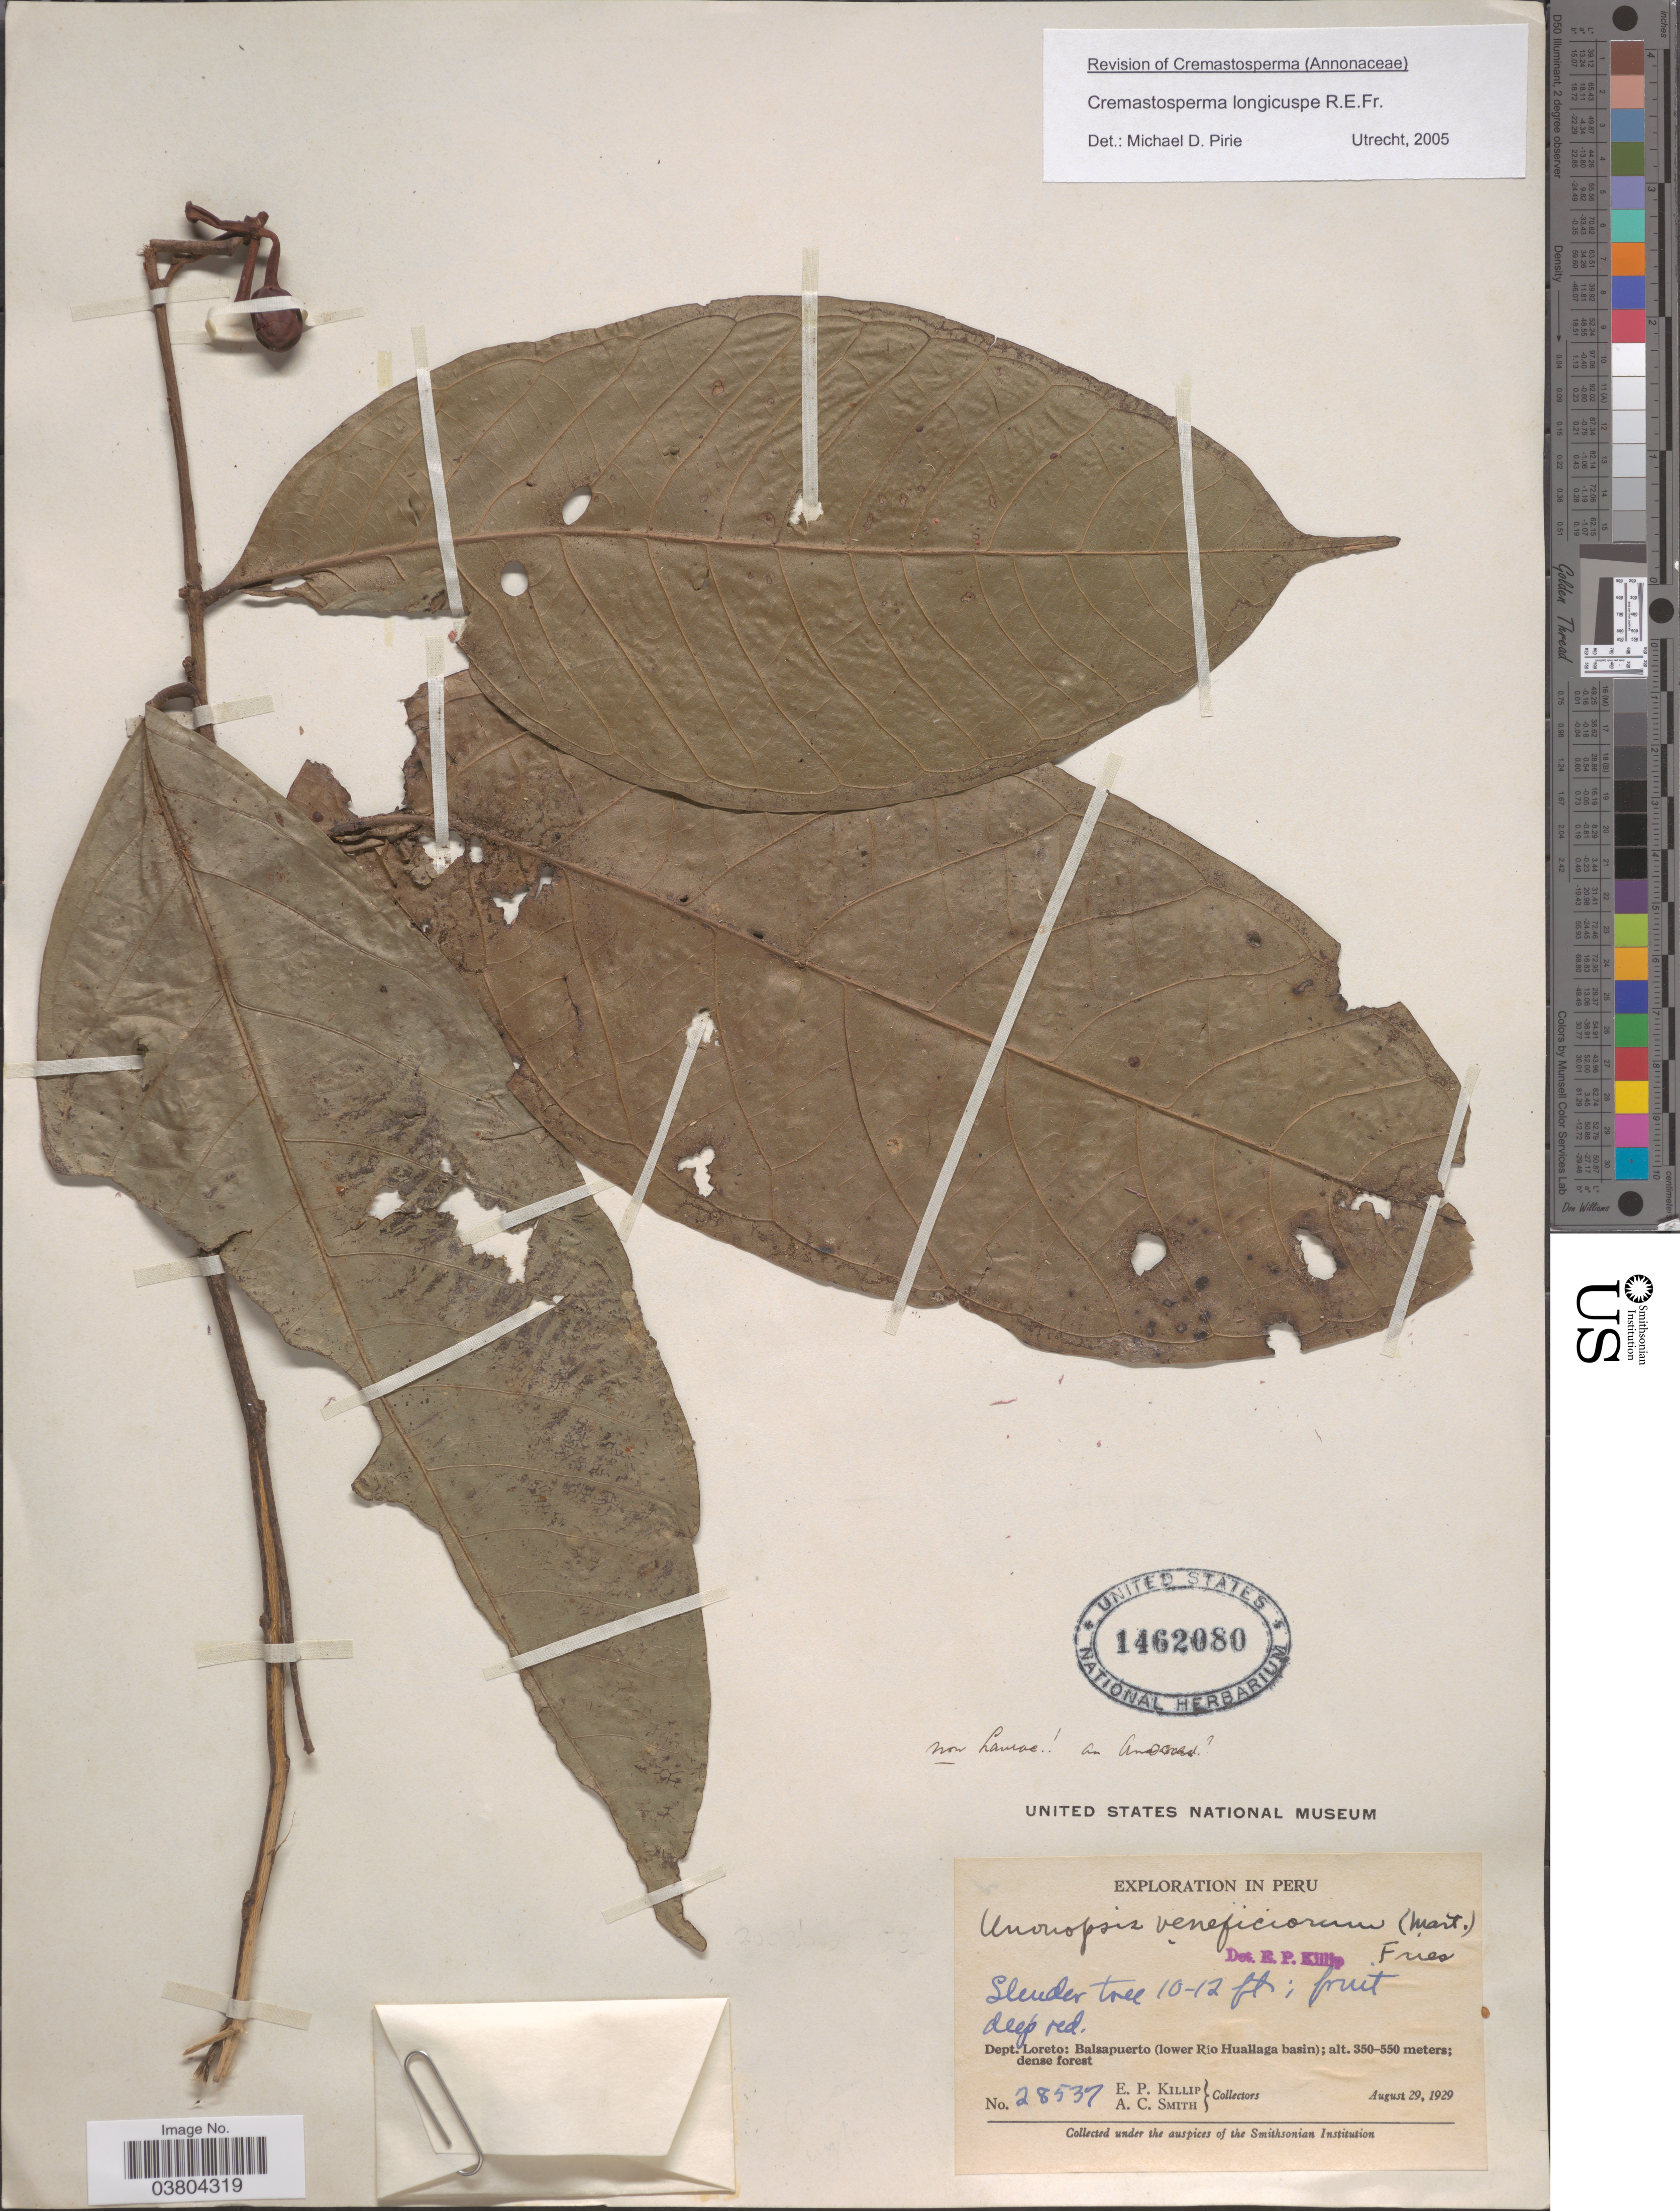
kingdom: Plantae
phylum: Tracheophyta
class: Magnoliopsida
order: Magnoliales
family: Annonaceae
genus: Cremastosperma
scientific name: Cremastosperma longicuspe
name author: R.E. Fr.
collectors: E. P. Killip & A. C. Smith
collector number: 28537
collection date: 1929-08-29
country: Peru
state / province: Loreto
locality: Dept. Loreto: Balsapuerto (lower Río Huallaga basin).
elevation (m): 350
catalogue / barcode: US 1462080